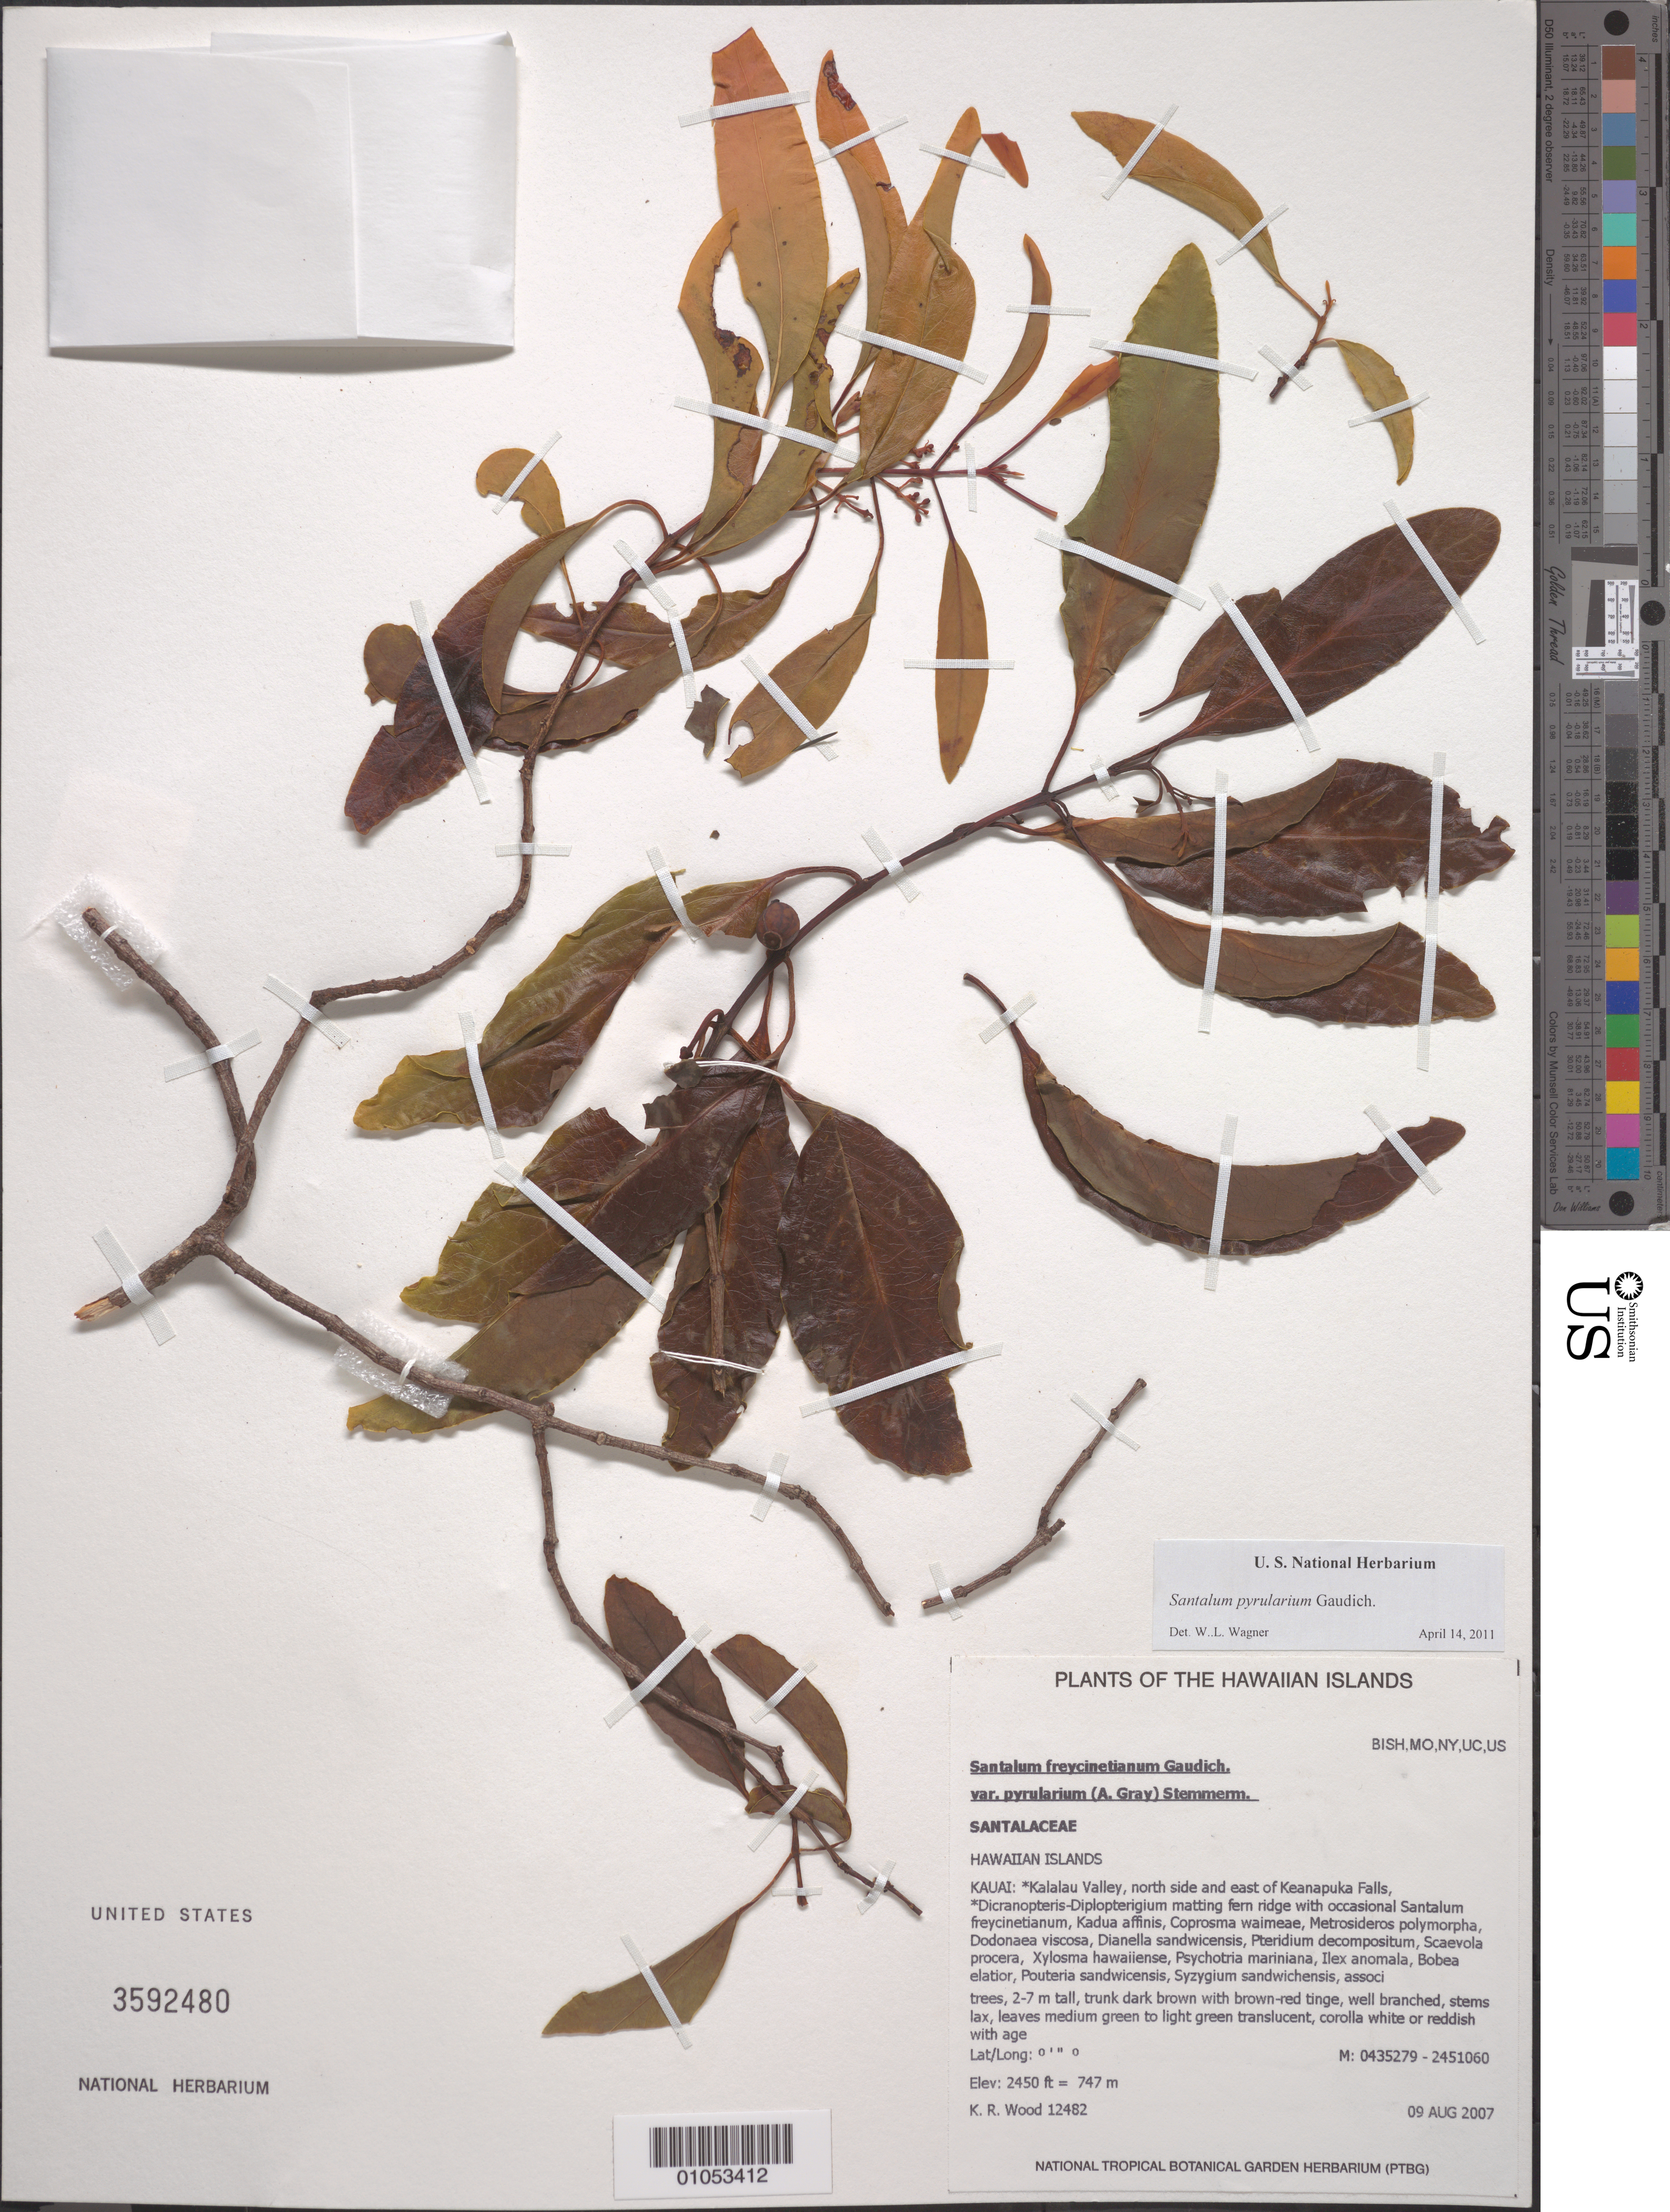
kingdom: Plantae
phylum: Tracheophyta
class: Magnoliopsida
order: Santalales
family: Santalaceae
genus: Santalum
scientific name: Santalum pyrularium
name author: A. Gray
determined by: Wagner, W. L., (BOT), Smithsonian Institution - National Museum of Natural History (UNITED STATES)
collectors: K. R. Wood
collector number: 12482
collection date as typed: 9 Aug 2007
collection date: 2007-08-09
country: United States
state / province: Hawaii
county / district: Kaui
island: Kaua'i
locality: Kalalau Valley, north side and east of Keanapuka Falls.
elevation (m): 747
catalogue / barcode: US 3592480